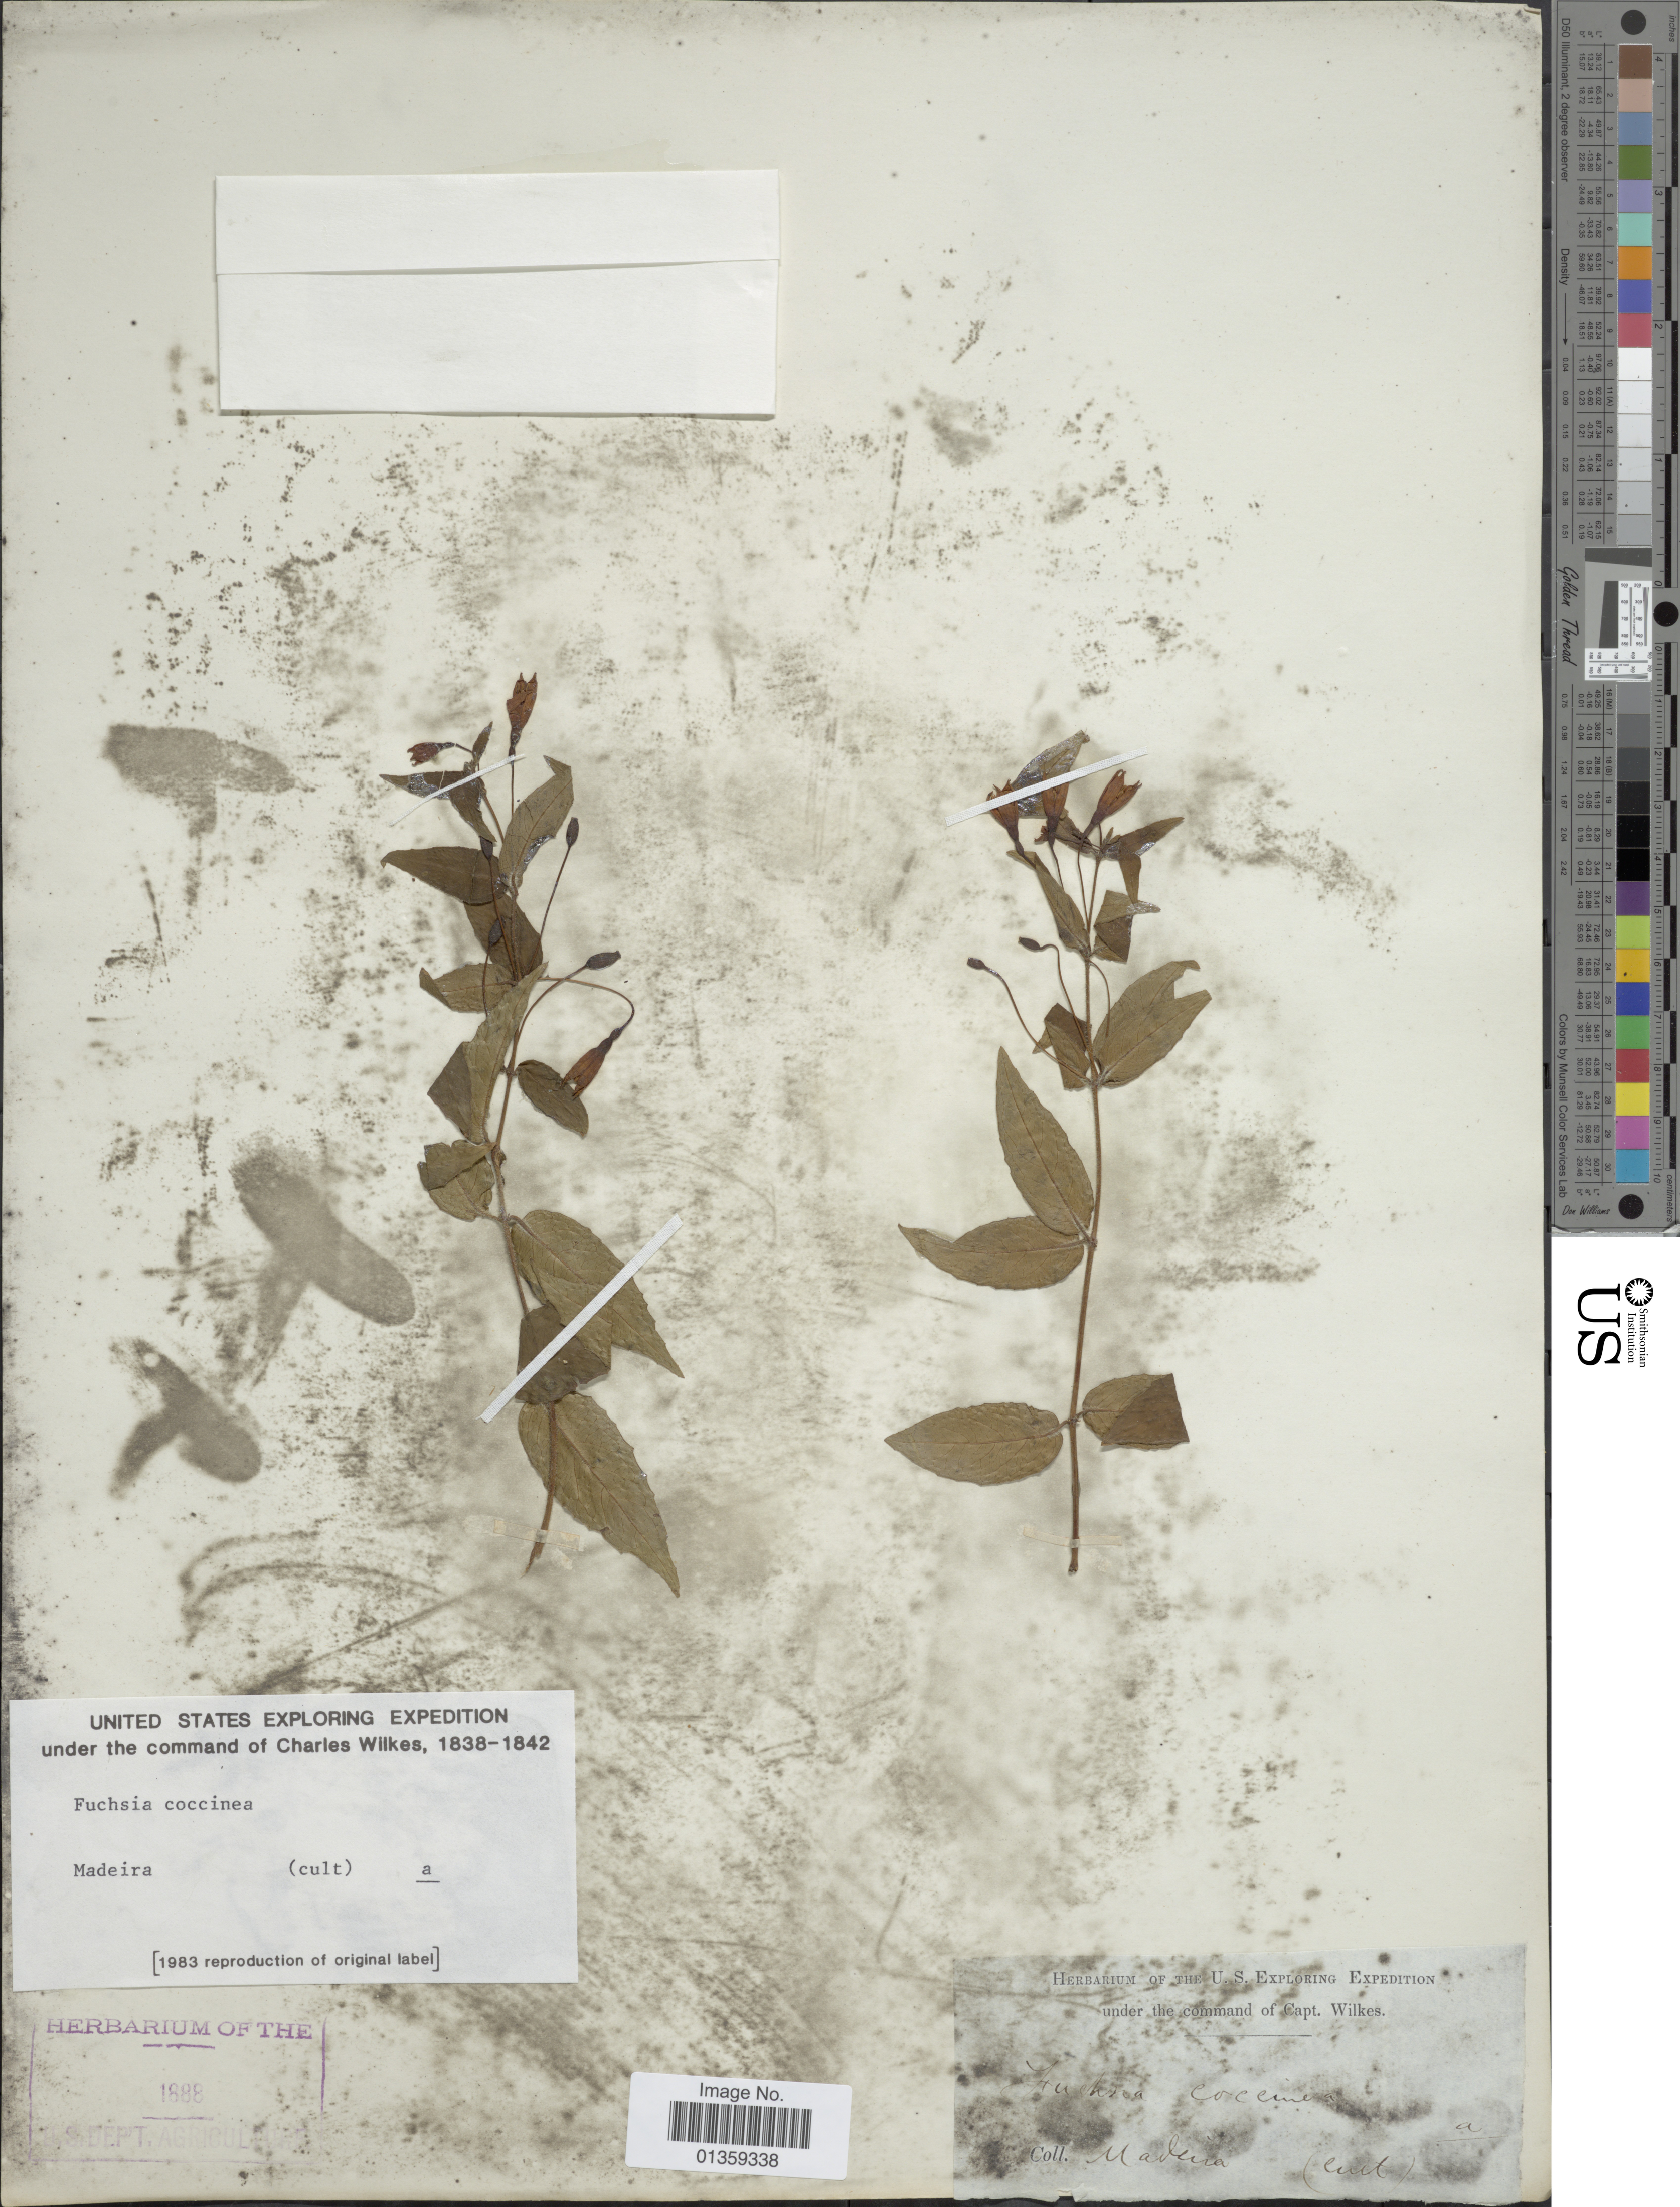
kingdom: Plantae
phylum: Tracheophyta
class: Magnoliopsida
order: Myrtales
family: Onagraceae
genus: Fuchsia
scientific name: Fuchsia coccinea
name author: Dryand.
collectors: Wilkes Explor. Exped.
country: Portugal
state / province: Madeira (Aut. Reg.)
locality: Madeira